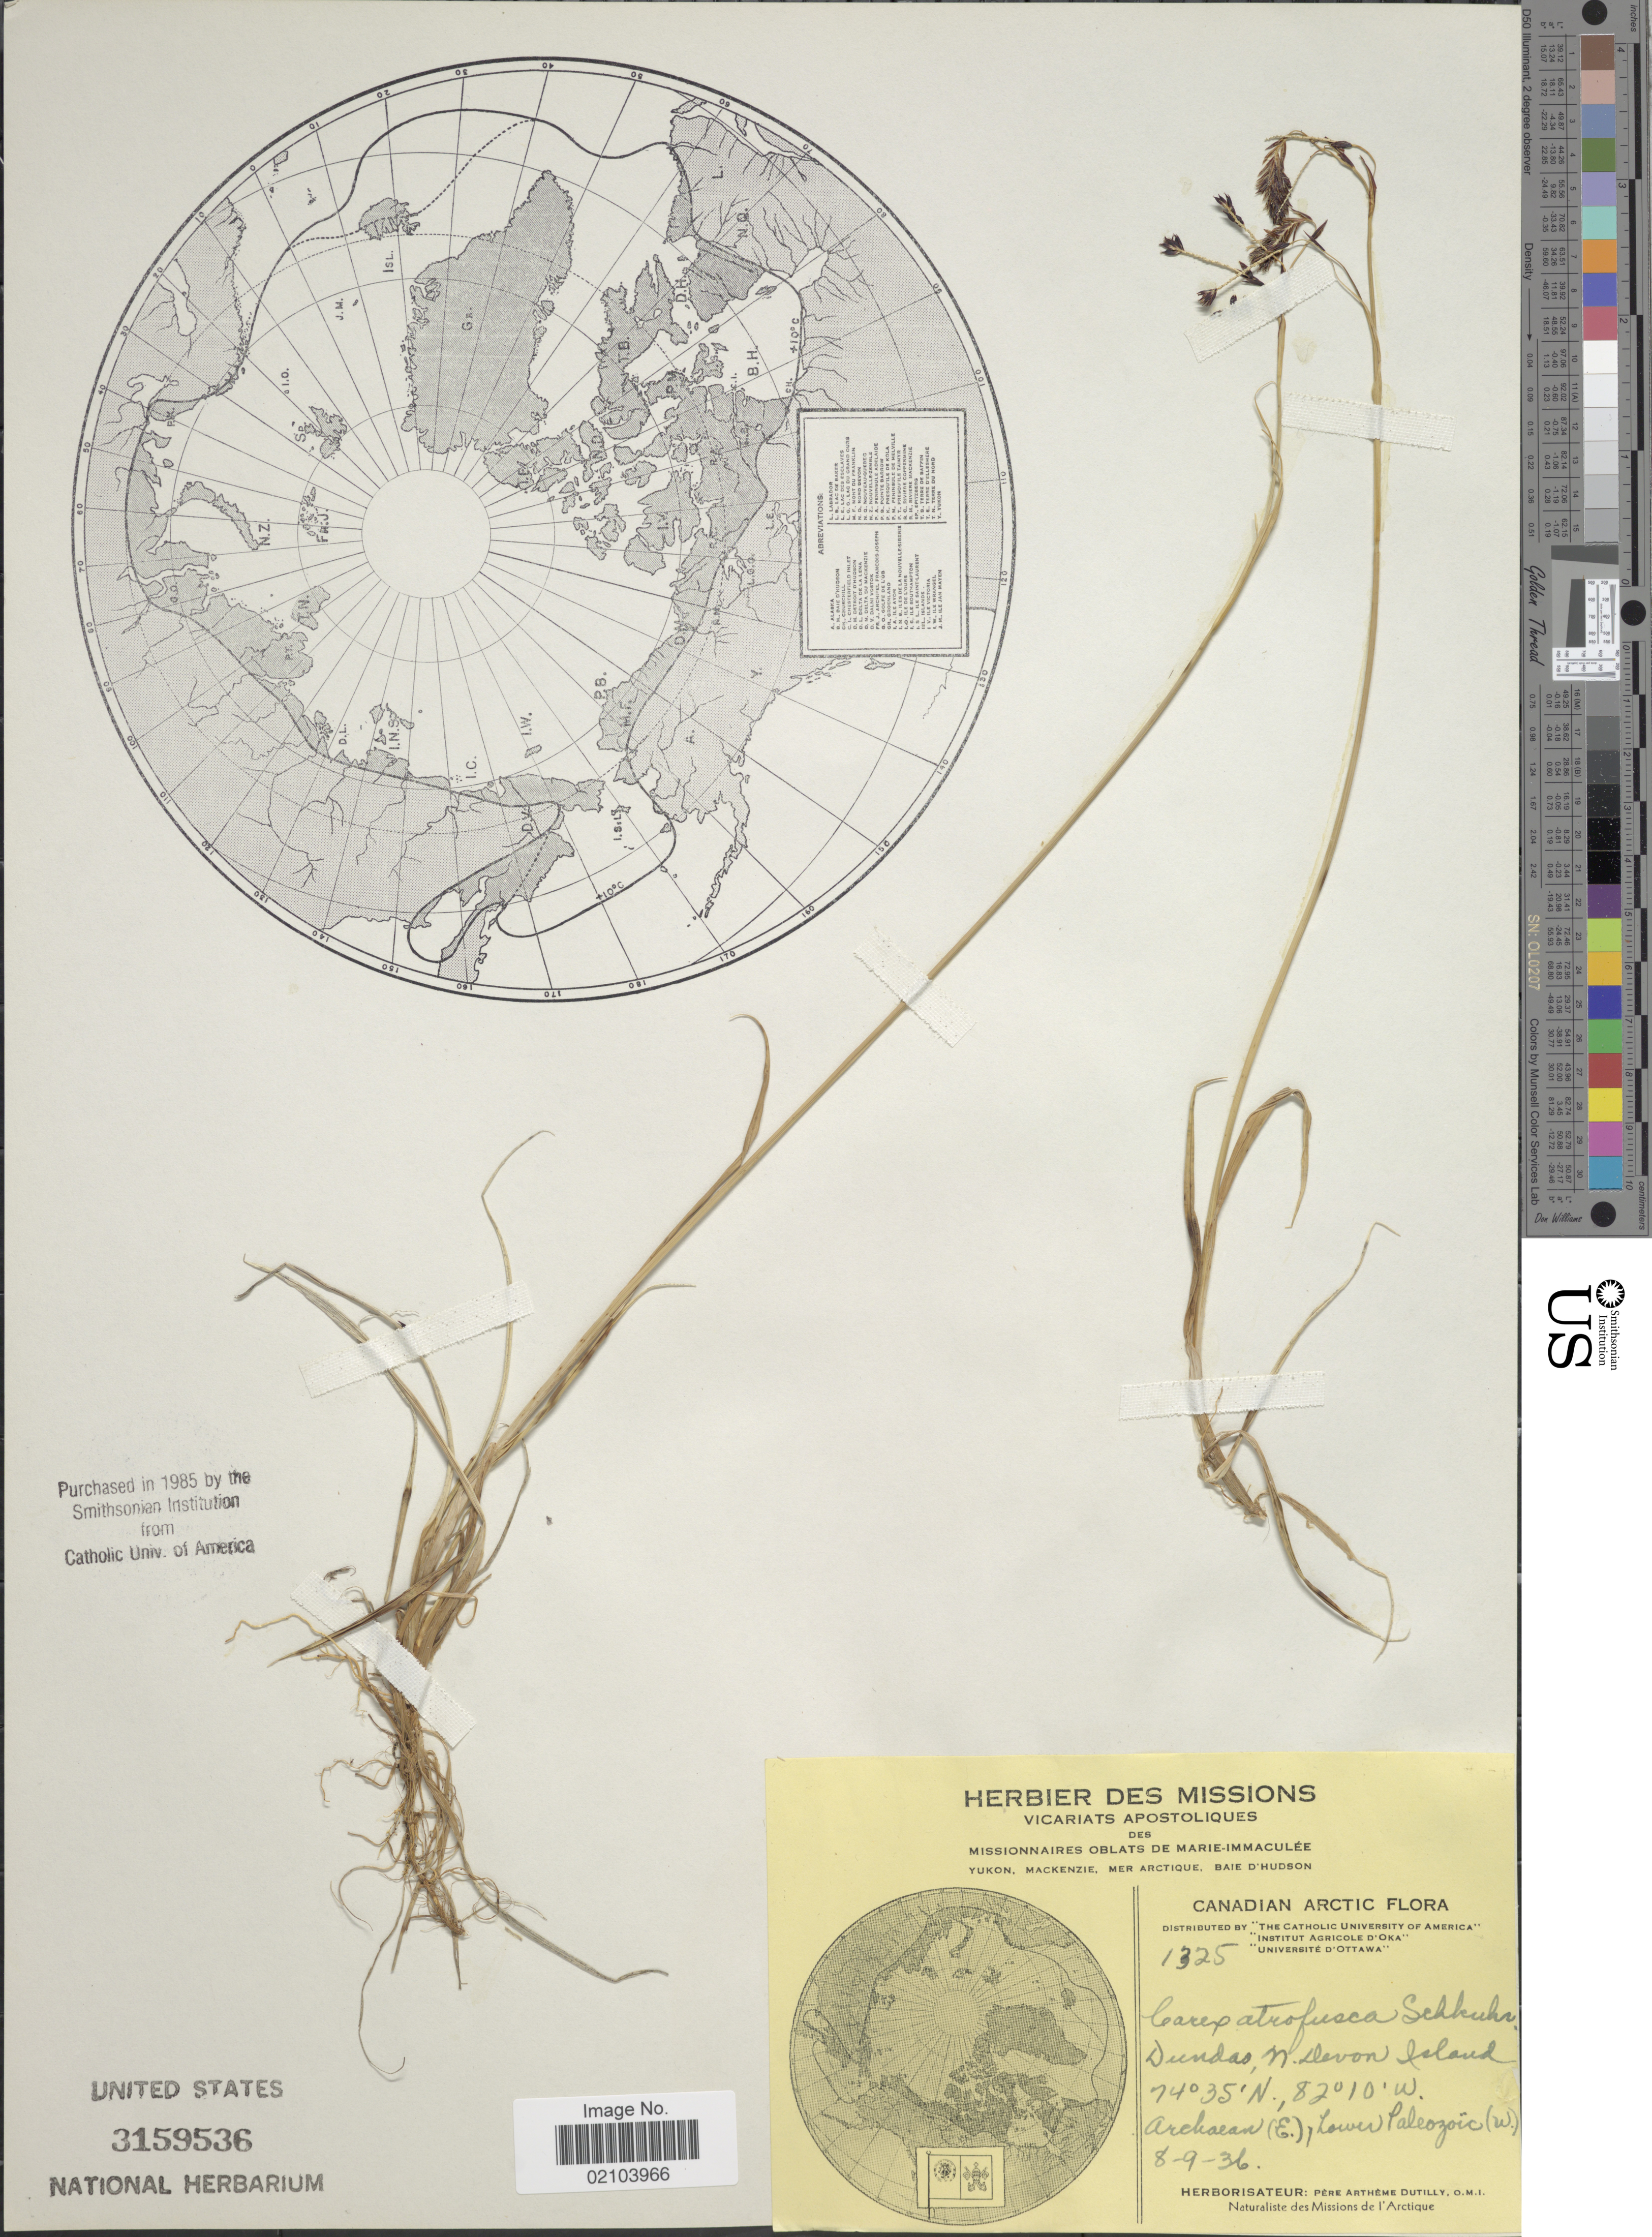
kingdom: Plantae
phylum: Tracheophyta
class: Liliopsida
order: Poales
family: Cyperaceae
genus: Carex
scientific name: Carex atrofusca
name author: Schkuhr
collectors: P. Dutilly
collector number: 1325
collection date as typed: Transcribed d/m/y: 8/9/36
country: Canada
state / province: Nunavut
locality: Canadian Arctic. Dundas, N. Devon Island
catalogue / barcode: US 3159536